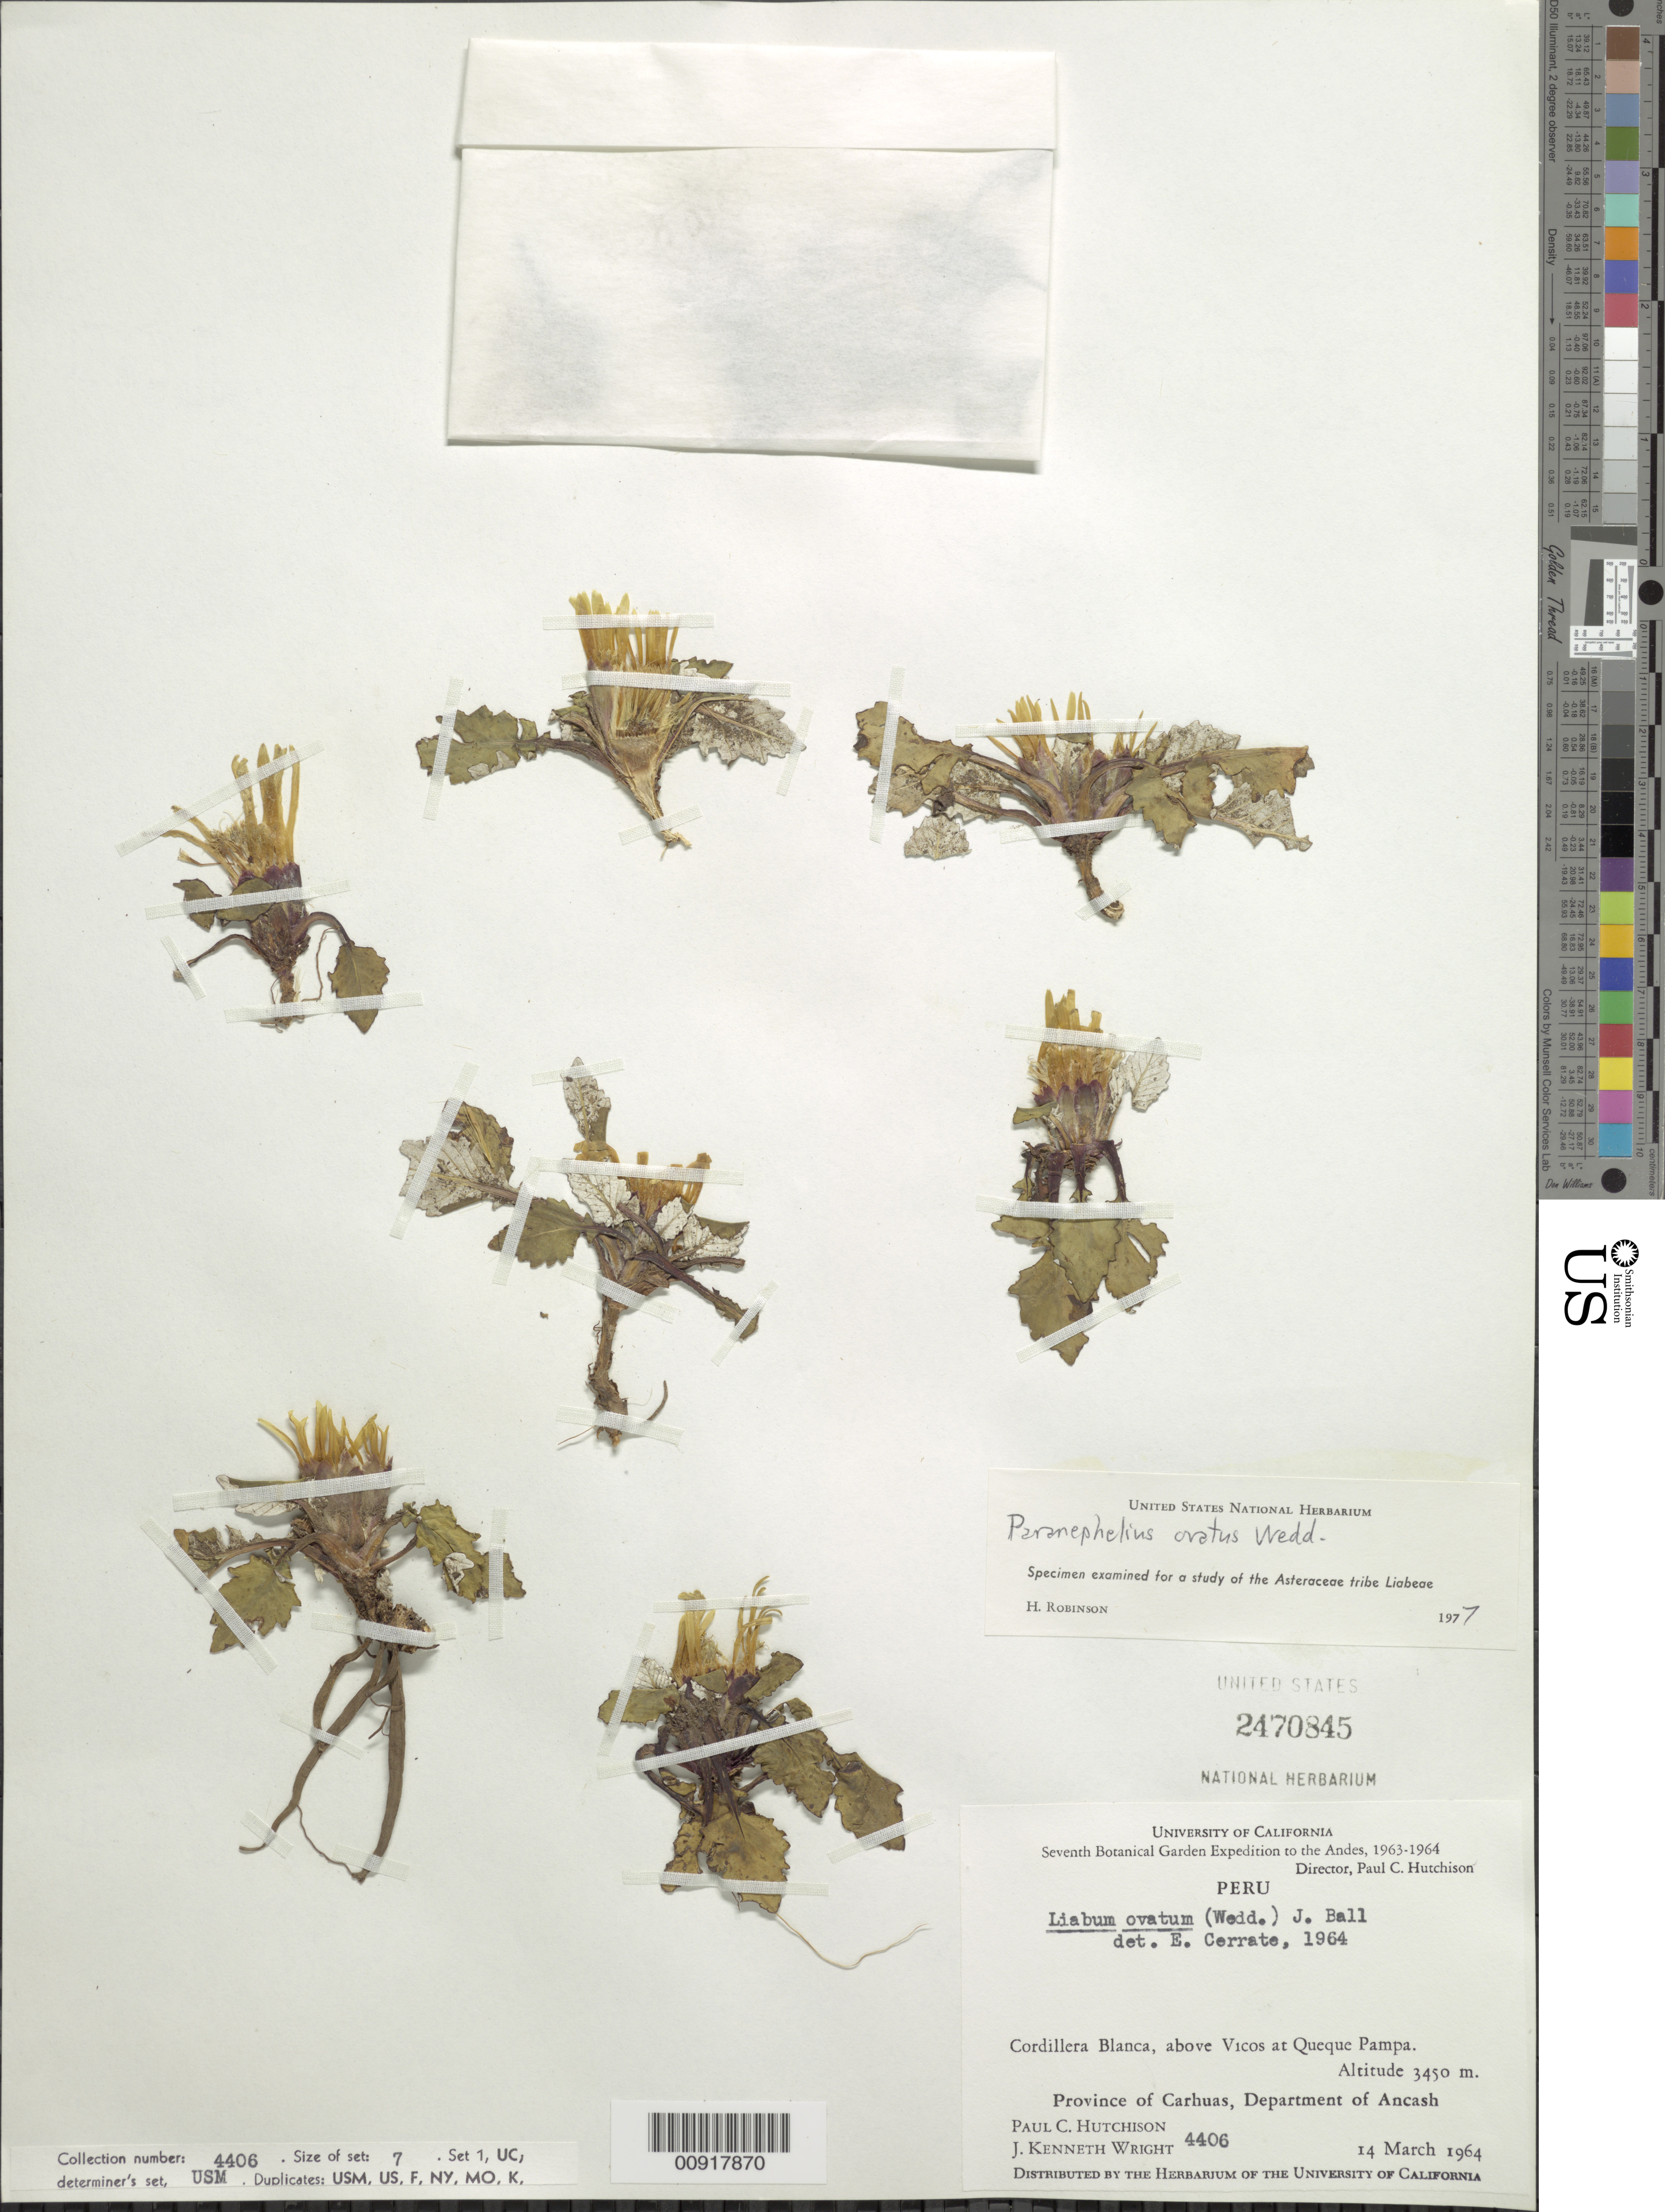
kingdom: Plantae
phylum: Tracheophyta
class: Magnoliopsida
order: Asterales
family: Asteraceae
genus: Paranephelius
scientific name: Paranephelius ovatus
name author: A. Gray ex Wedd.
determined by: Robinson, Harold E., (US)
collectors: P. C. Hutchison & J. K. Wright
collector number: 4406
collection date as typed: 14 March 1964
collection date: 1964-03-14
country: Peru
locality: Prov. Carhuas, Dpto. Ancash, Cordillera Blanca, above Vicos at Queque Pampa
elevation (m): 3450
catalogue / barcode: US 2470845